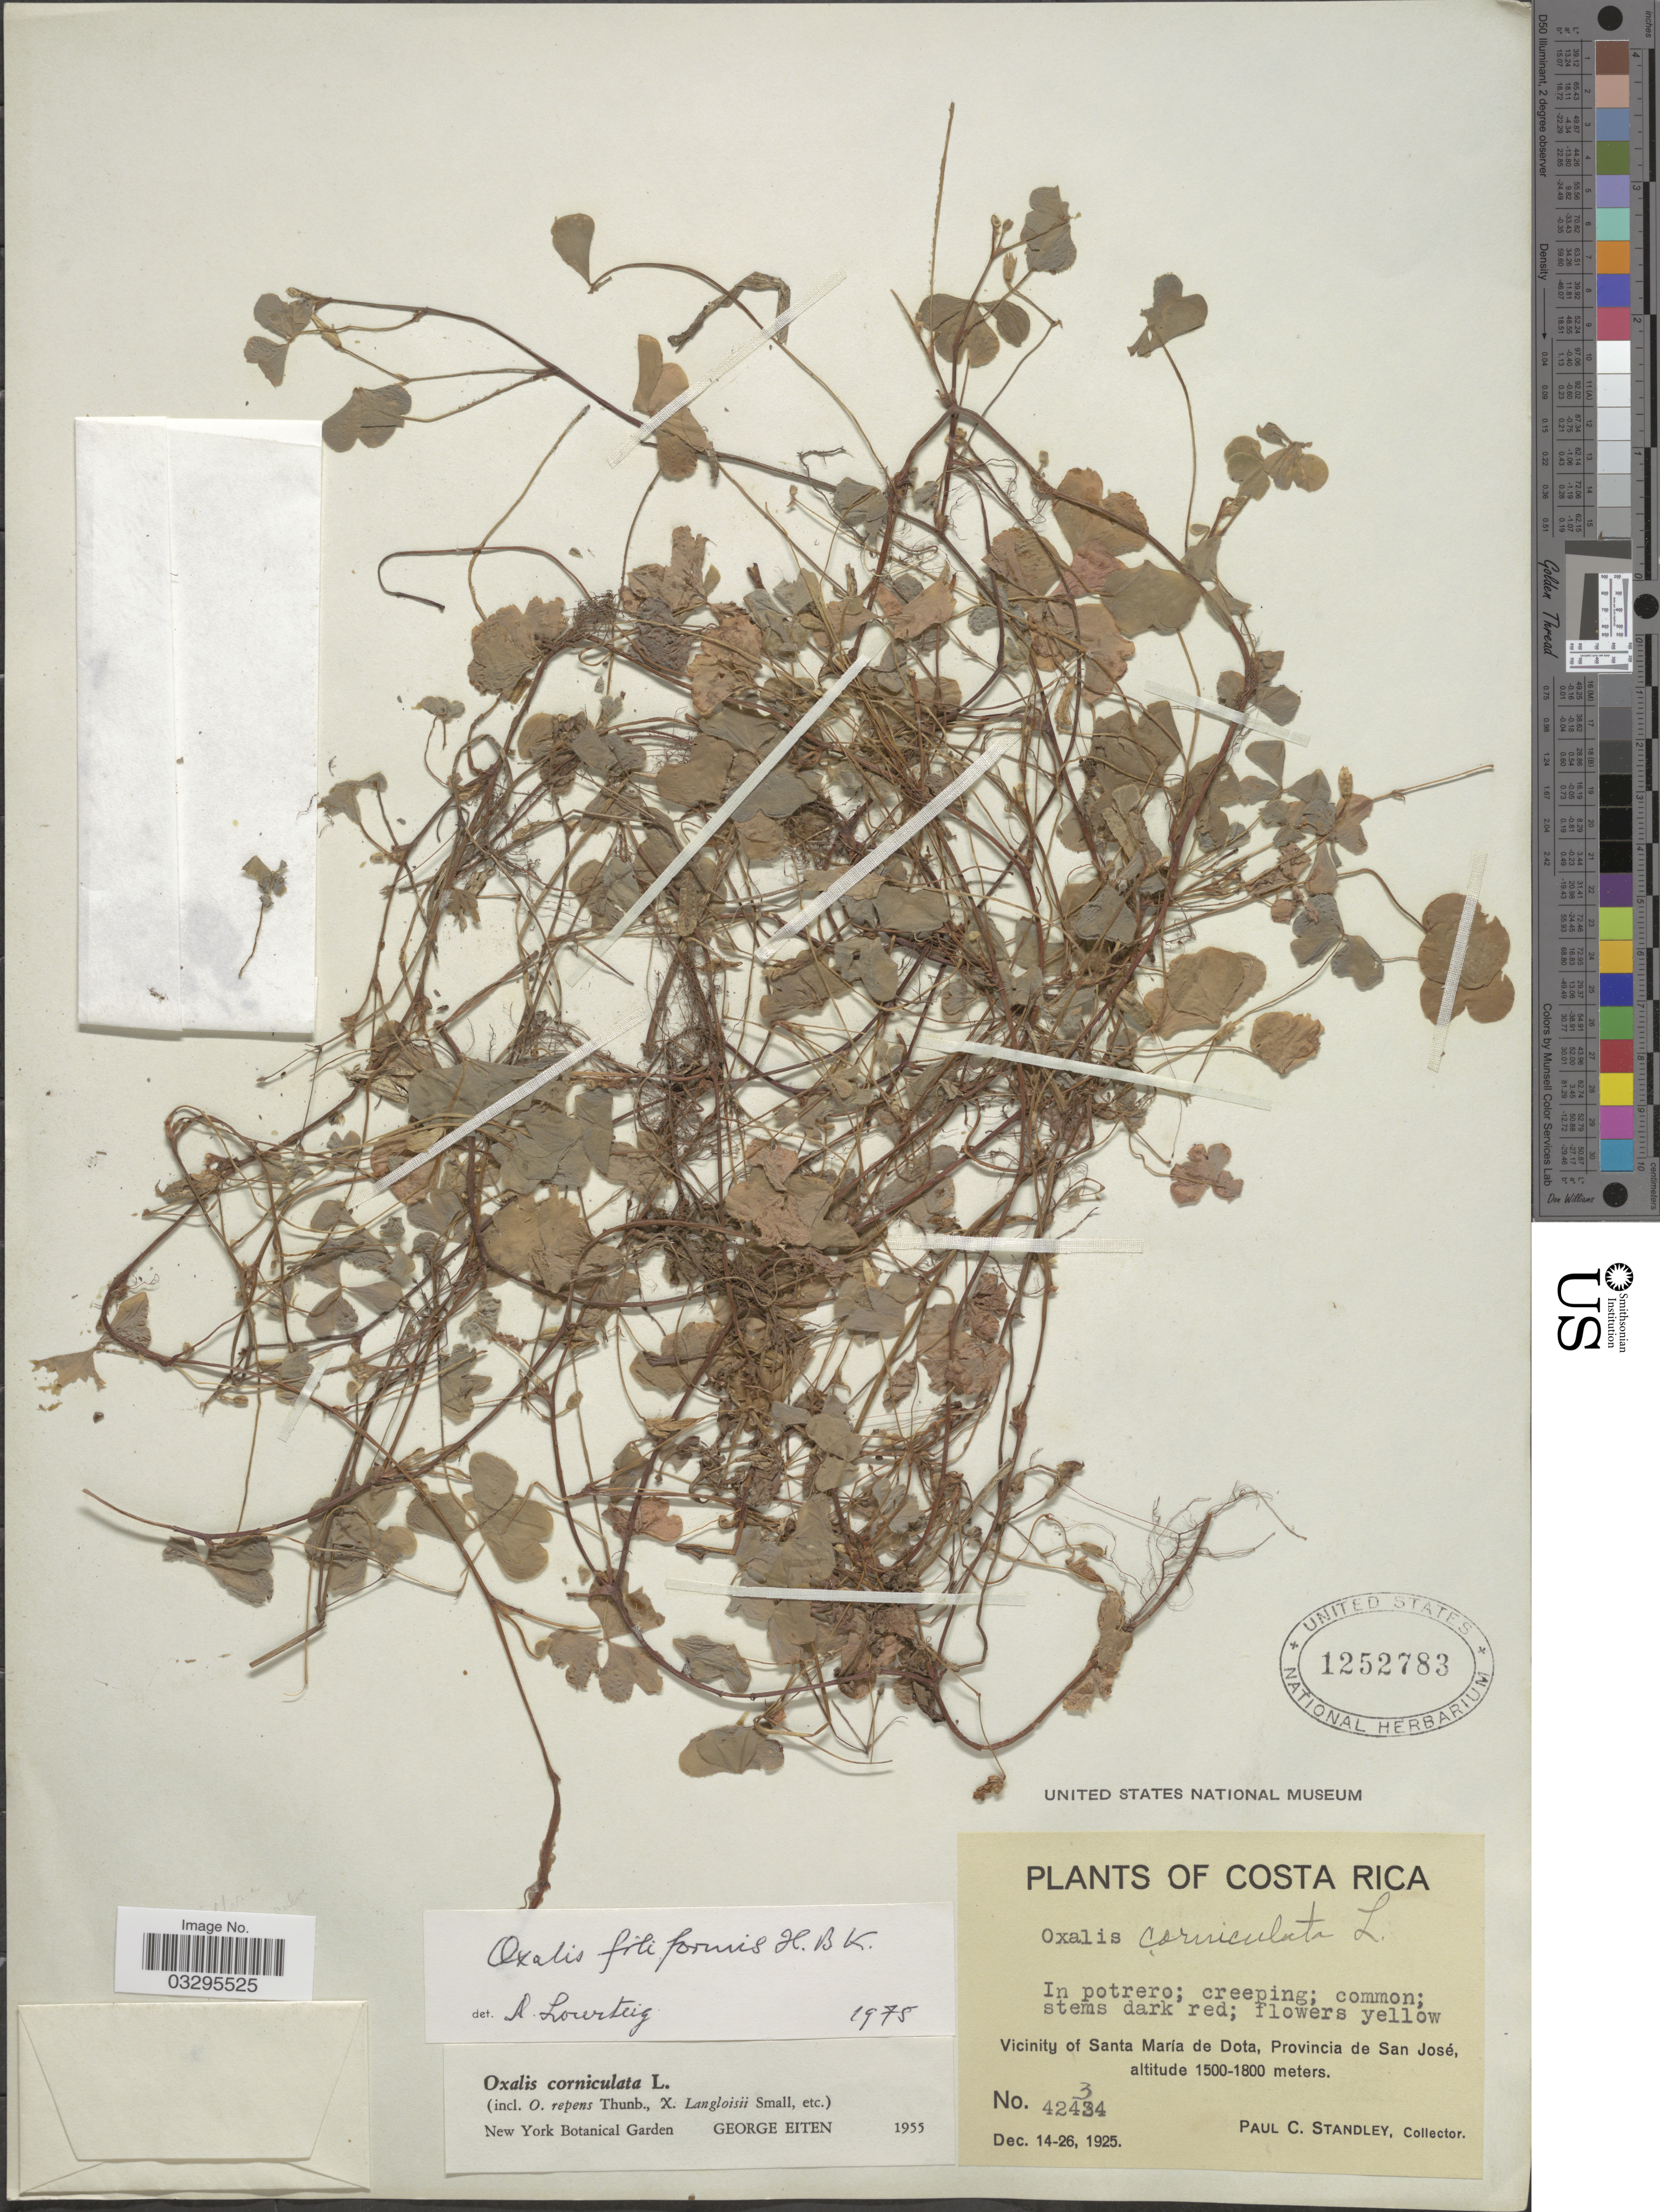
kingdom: Plantae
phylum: Tracheophyta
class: Magnoliopsida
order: Oxalidales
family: Oxalidaceae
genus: Oxalis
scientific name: Oxalis filiformis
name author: Kunth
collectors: P. C. Standley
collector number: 42434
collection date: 1925-12-14/1925-12-26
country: Costa Rica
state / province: San José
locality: Vicinity of Santa Maria de Dota.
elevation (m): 1500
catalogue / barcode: US 1252783